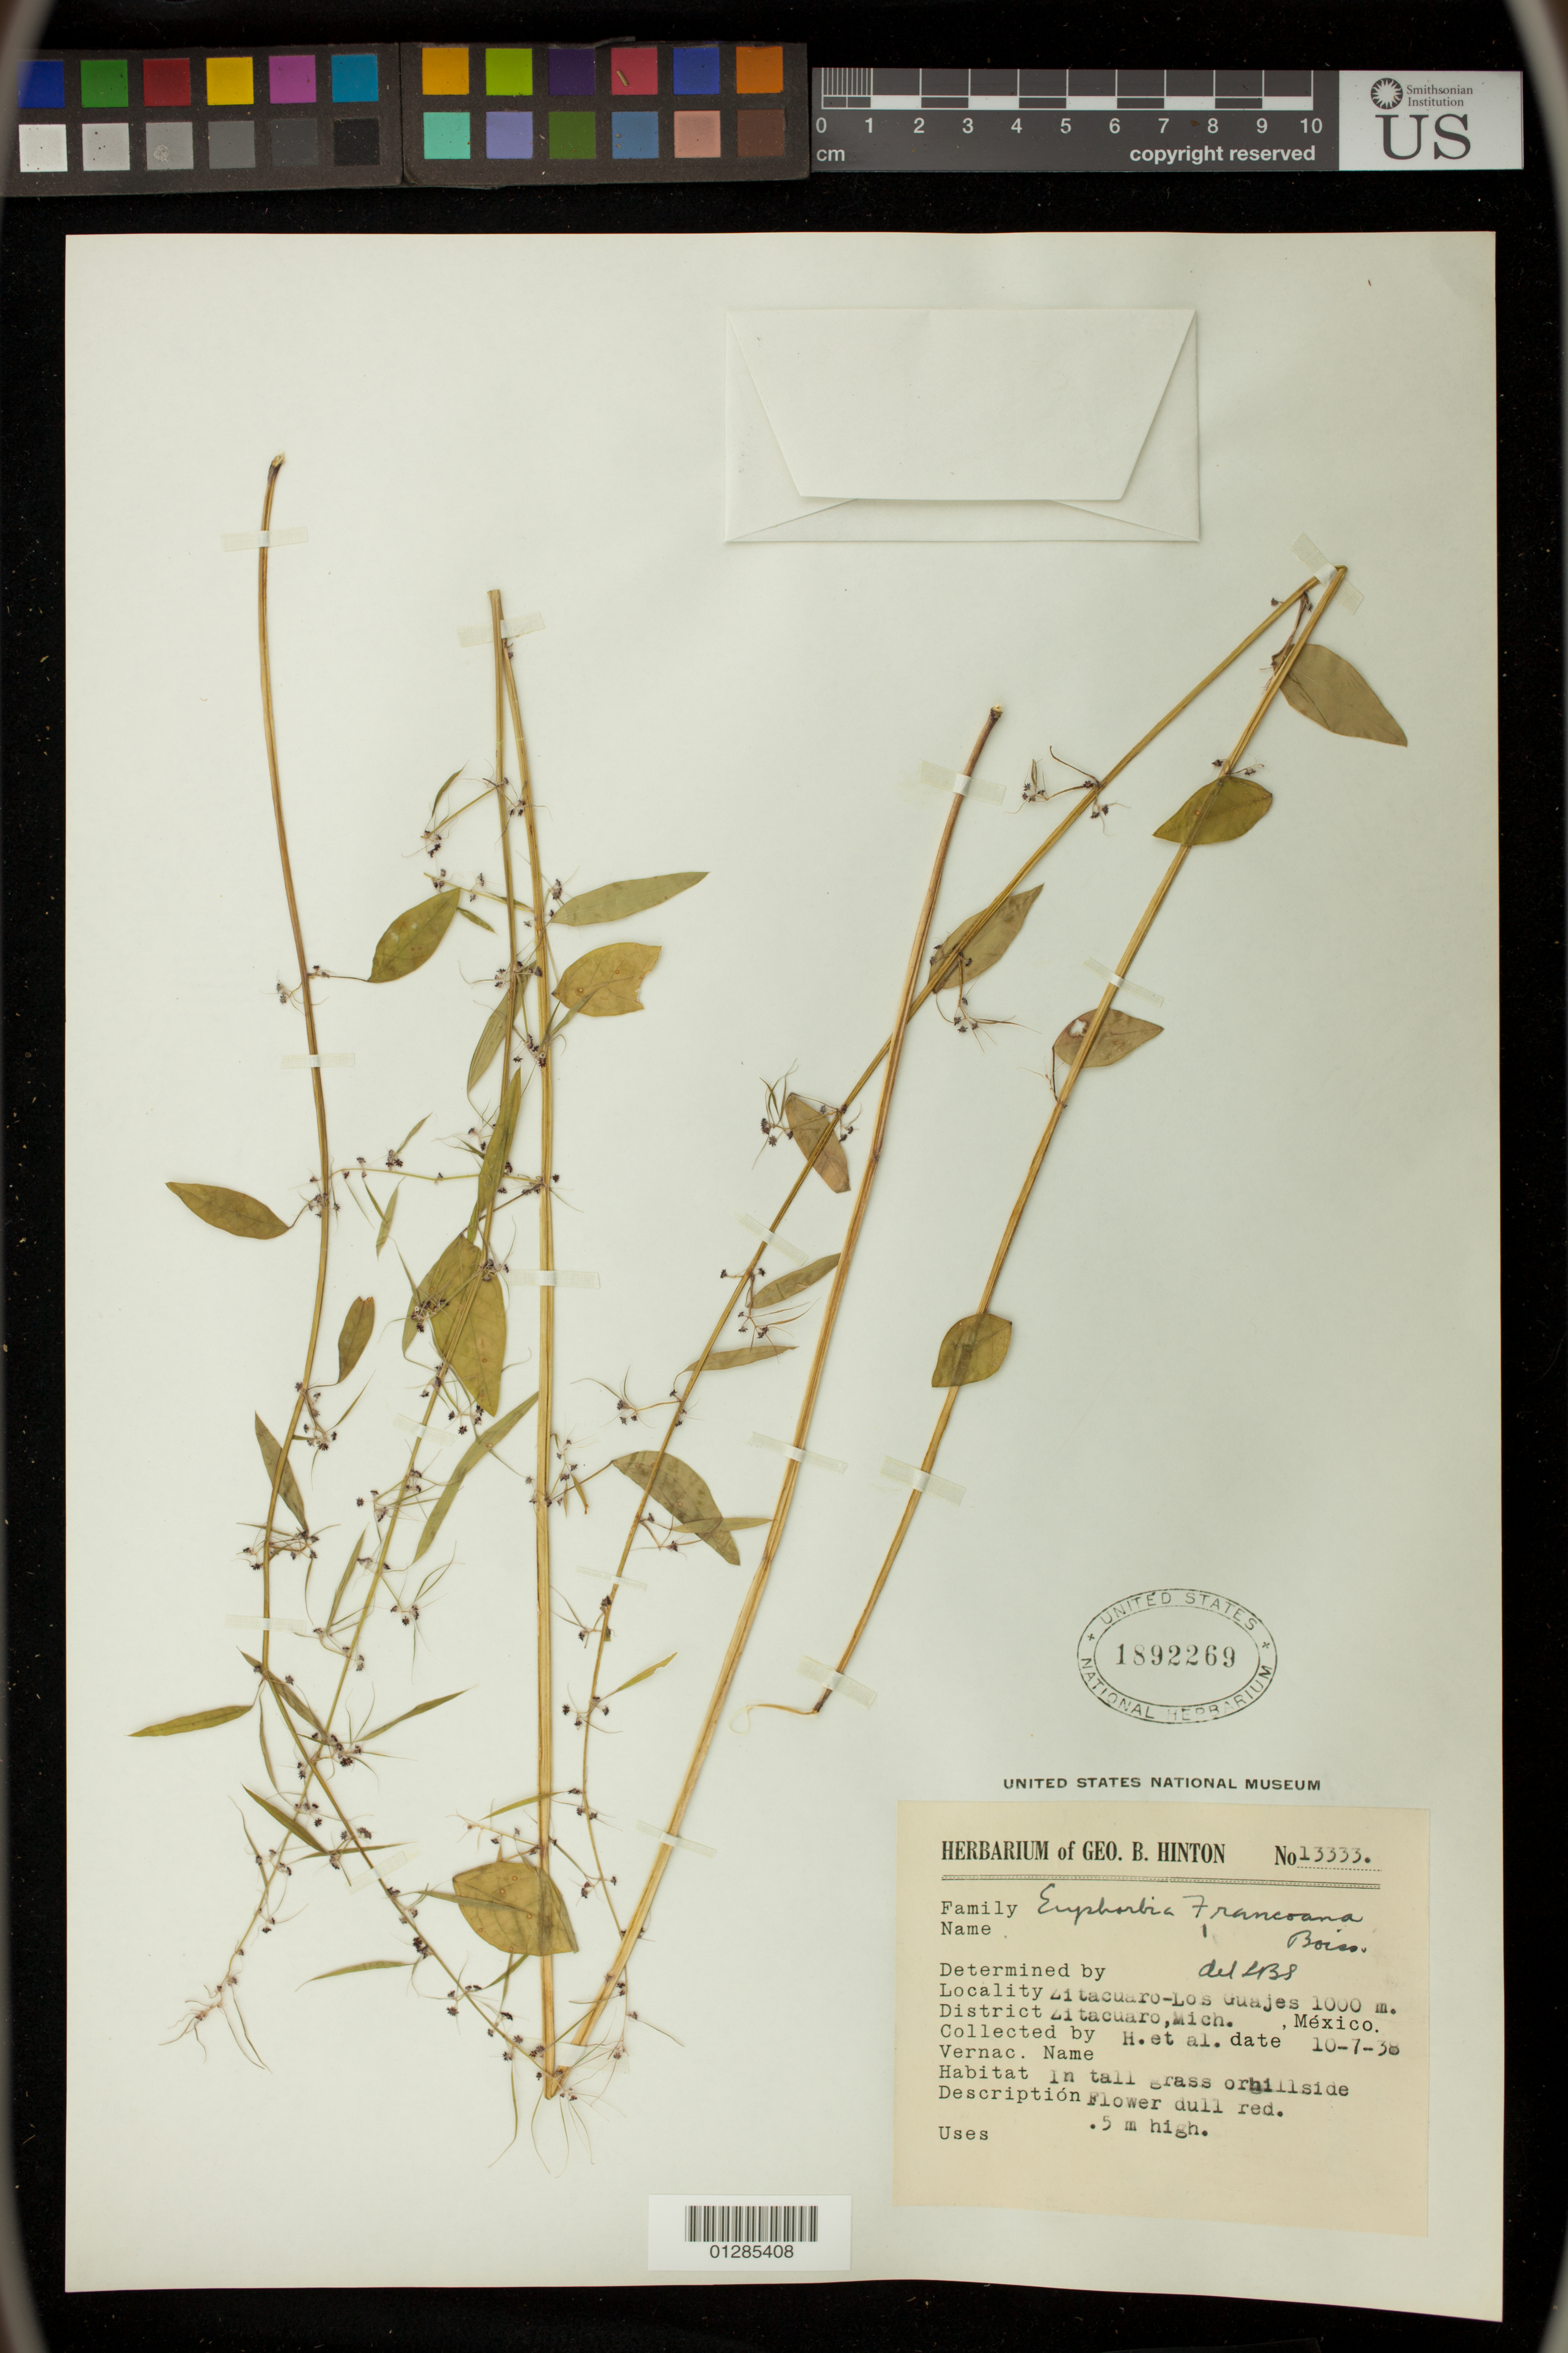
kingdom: Plantae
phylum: Tracheophyta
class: Magnoliopsida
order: Malpighiales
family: Euphorbiaceae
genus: Euphorbia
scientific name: Euphorbia francoana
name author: Boiss.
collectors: G. B. Hinton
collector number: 13333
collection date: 1938-10-07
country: Mexico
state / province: Michoacan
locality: Locality Zitacuaro-Los Guajes,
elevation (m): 1000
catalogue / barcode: US 1892269